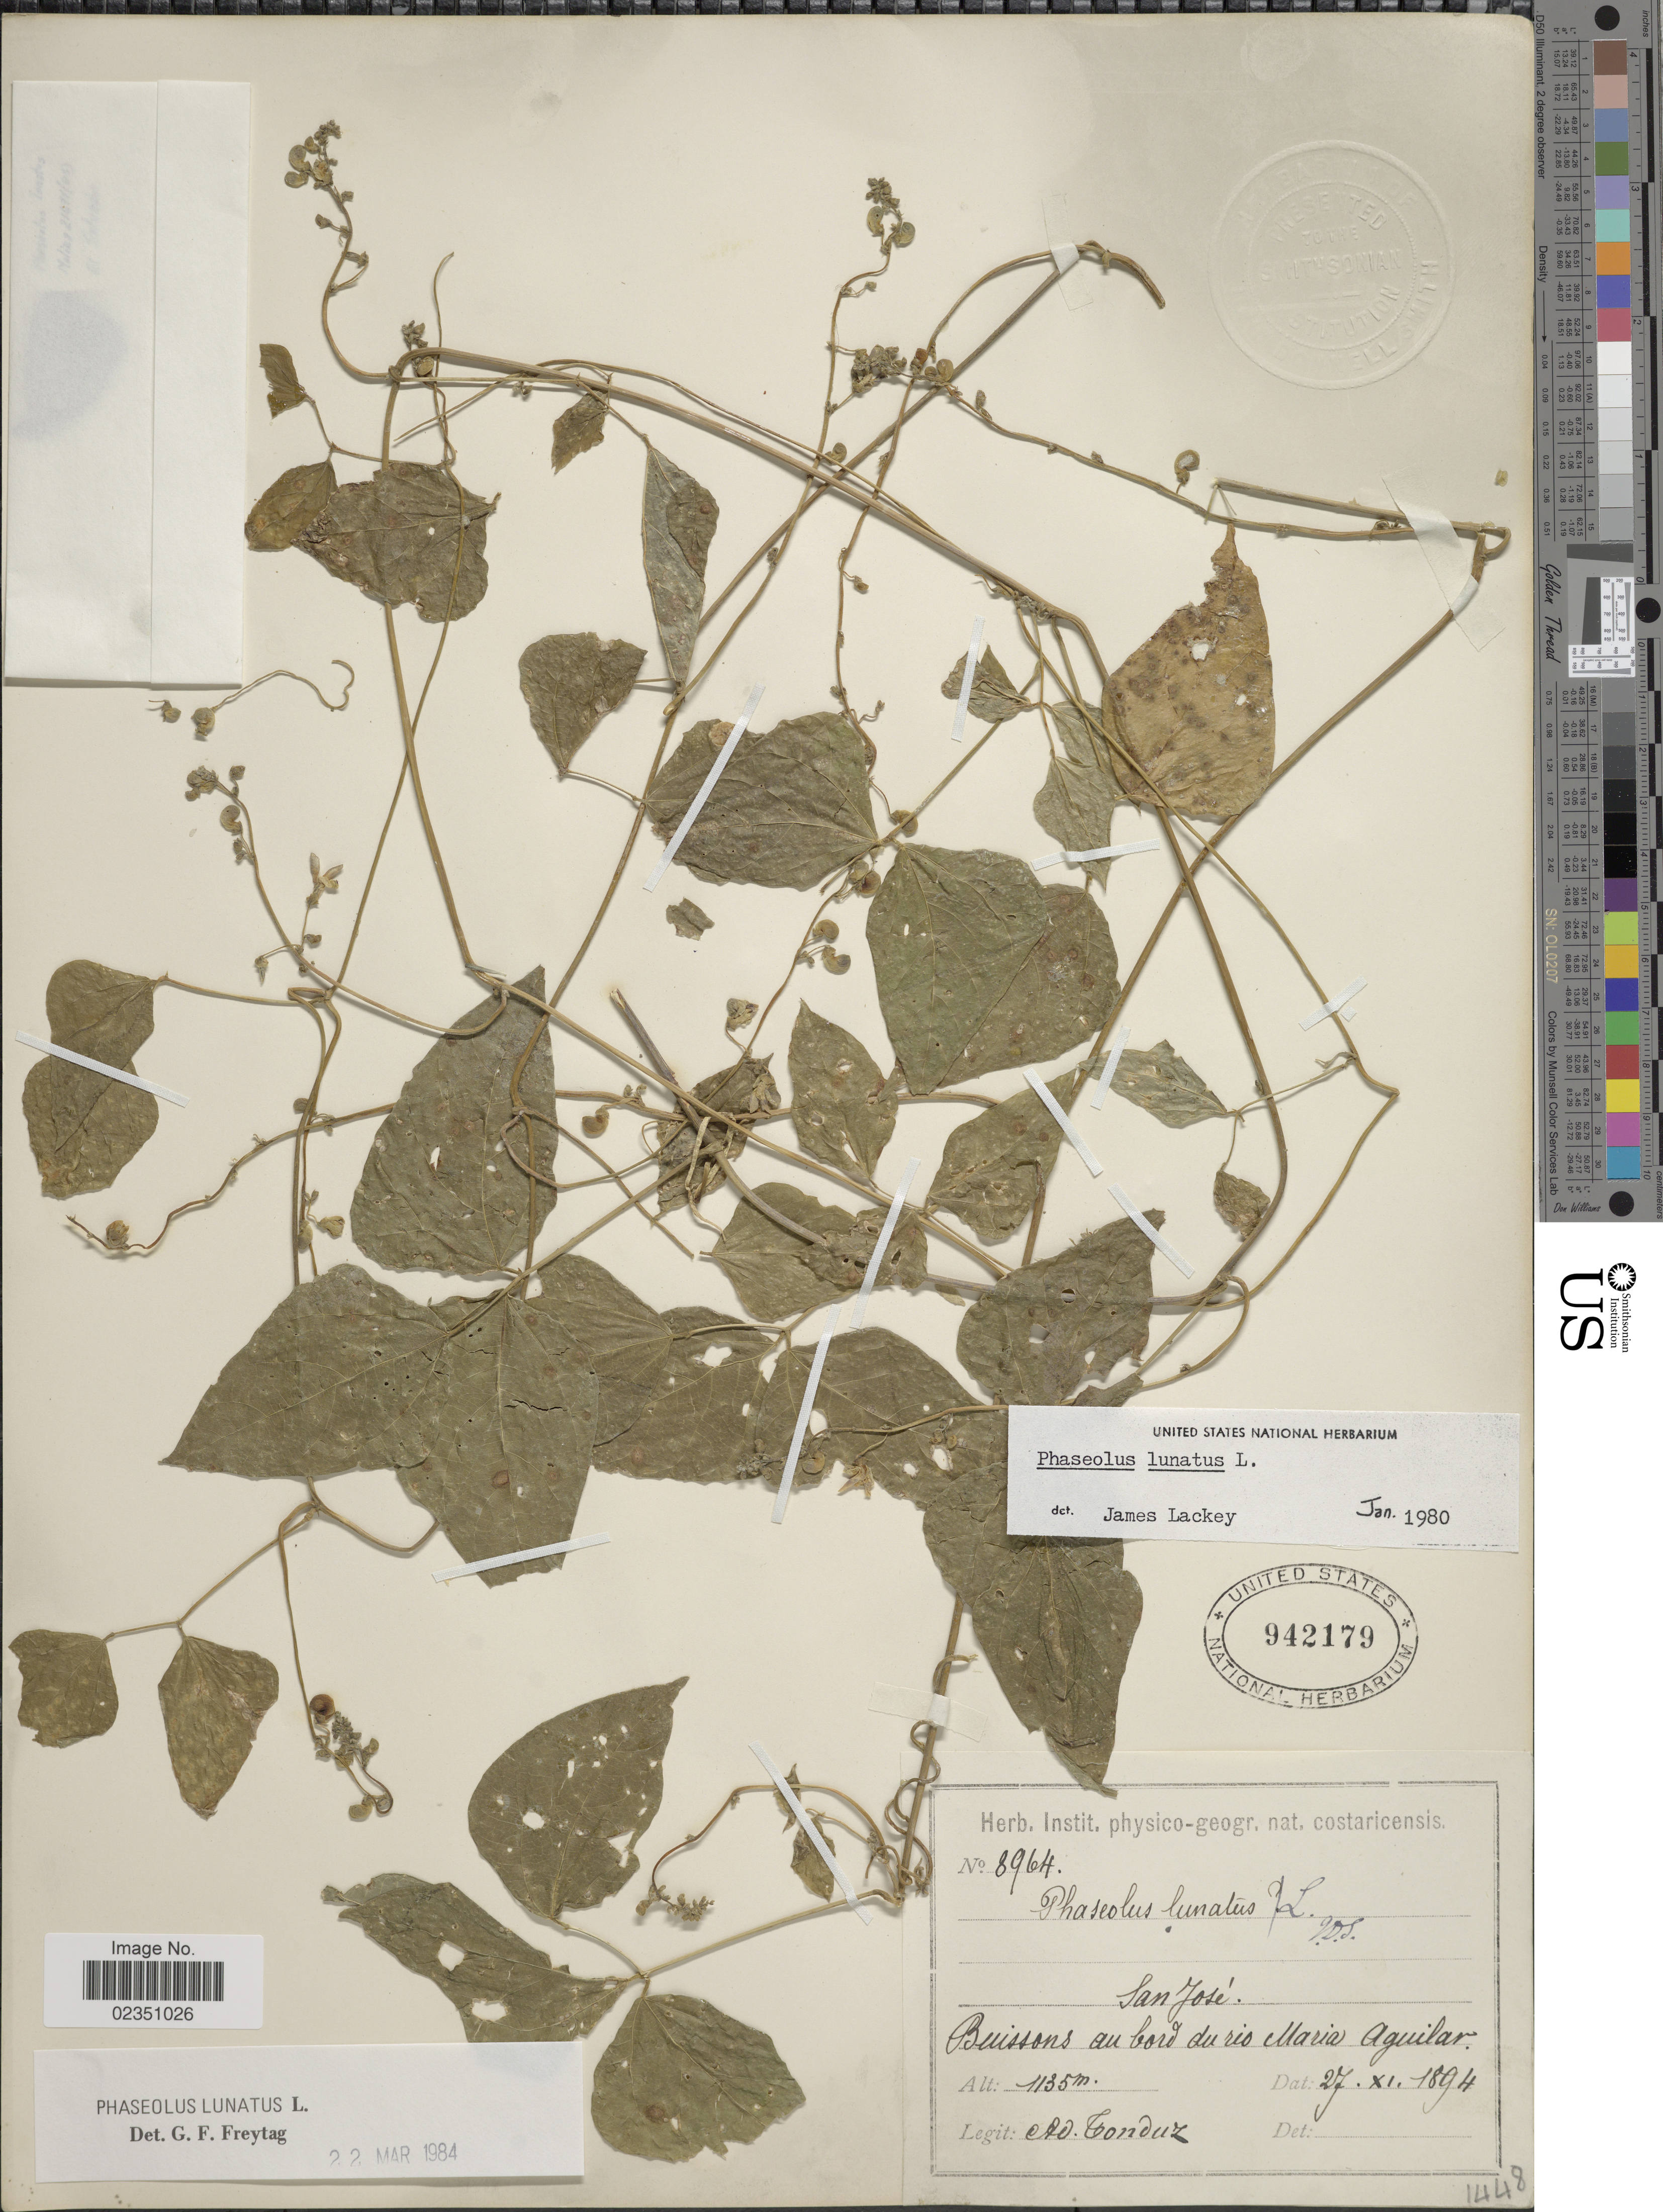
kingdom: Plantae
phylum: Tracheophyta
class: Magnoliopsida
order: Fabales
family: Fabaceae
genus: Phaseolus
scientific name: Phaseolus lunatus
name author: L.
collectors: A. Tonduz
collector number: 8964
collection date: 1894-11-27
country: Costa Rica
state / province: San José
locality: Buissons au bord du rio Maria Aguilar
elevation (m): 1135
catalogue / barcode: US 942179